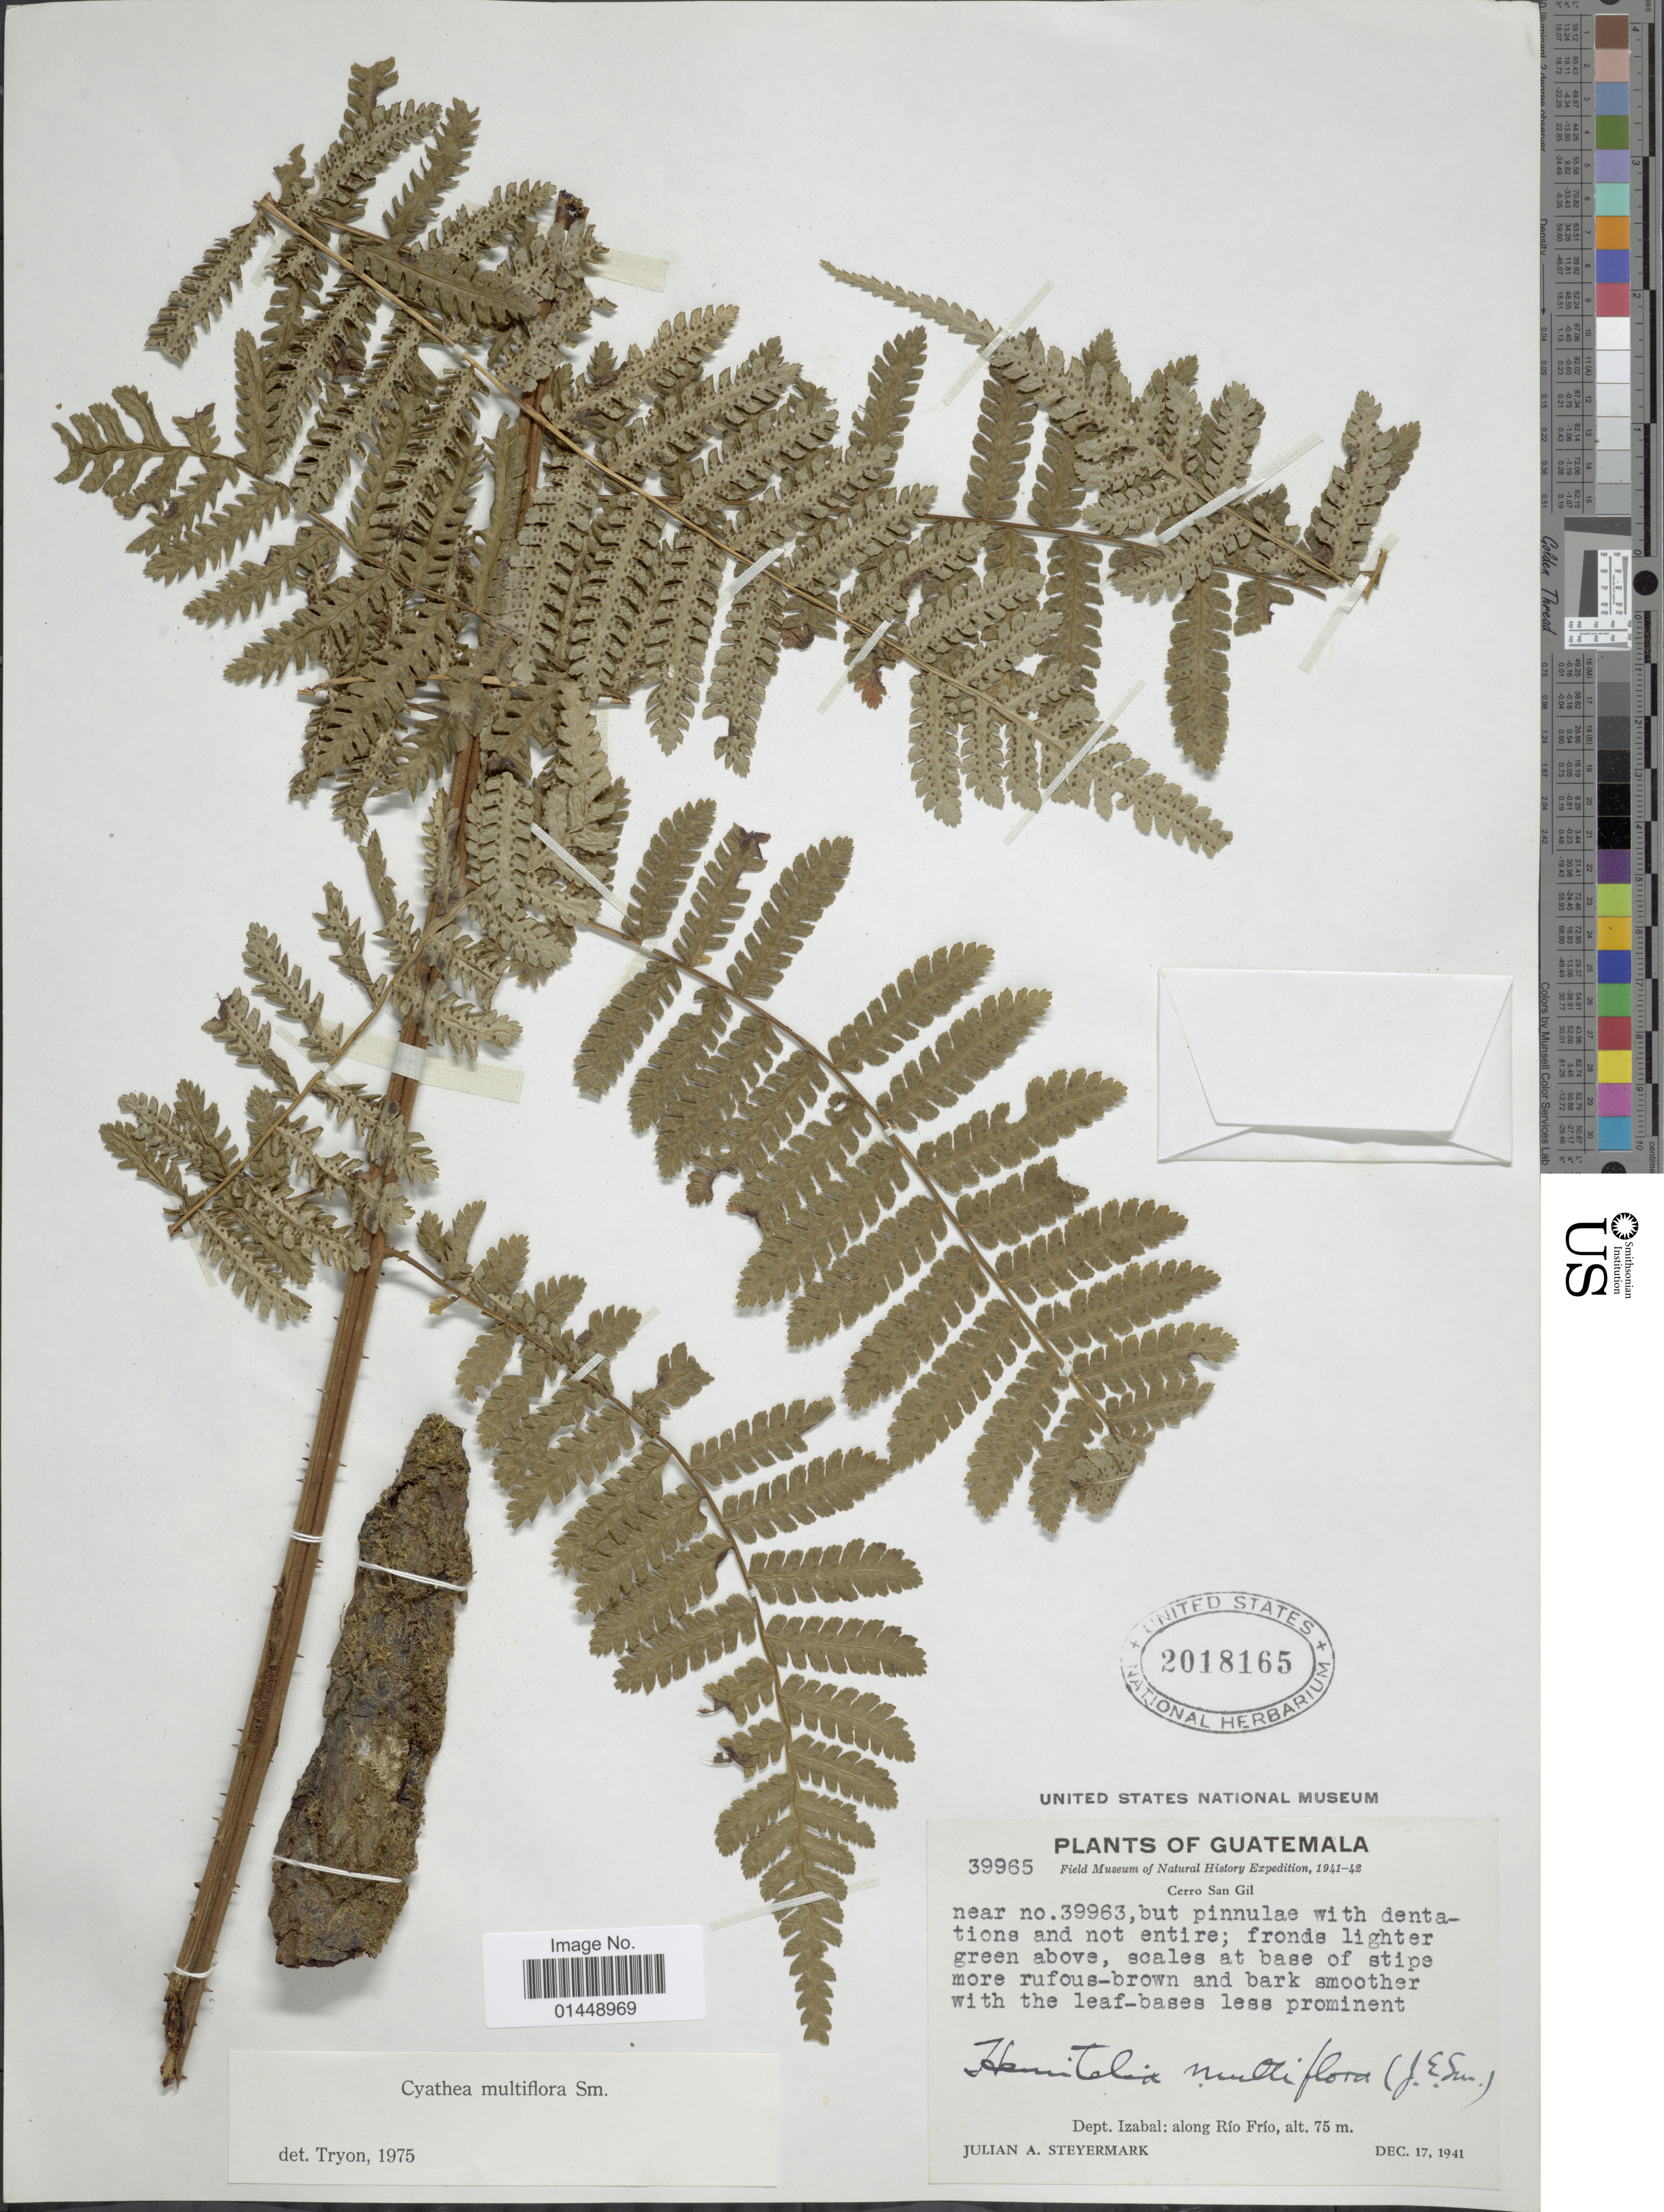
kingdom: Plantae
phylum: Tracheophyta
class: Polypodiopsida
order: Cyatheales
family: Cyatheaceae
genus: Cyathea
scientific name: Cyathea multiflora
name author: Sm.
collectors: J. Steyermark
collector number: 39965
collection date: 1941-12-17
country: Guatemala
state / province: Izabal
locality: Dept. Izabal: along Río Frío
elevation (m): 75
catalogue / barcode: US 2018165